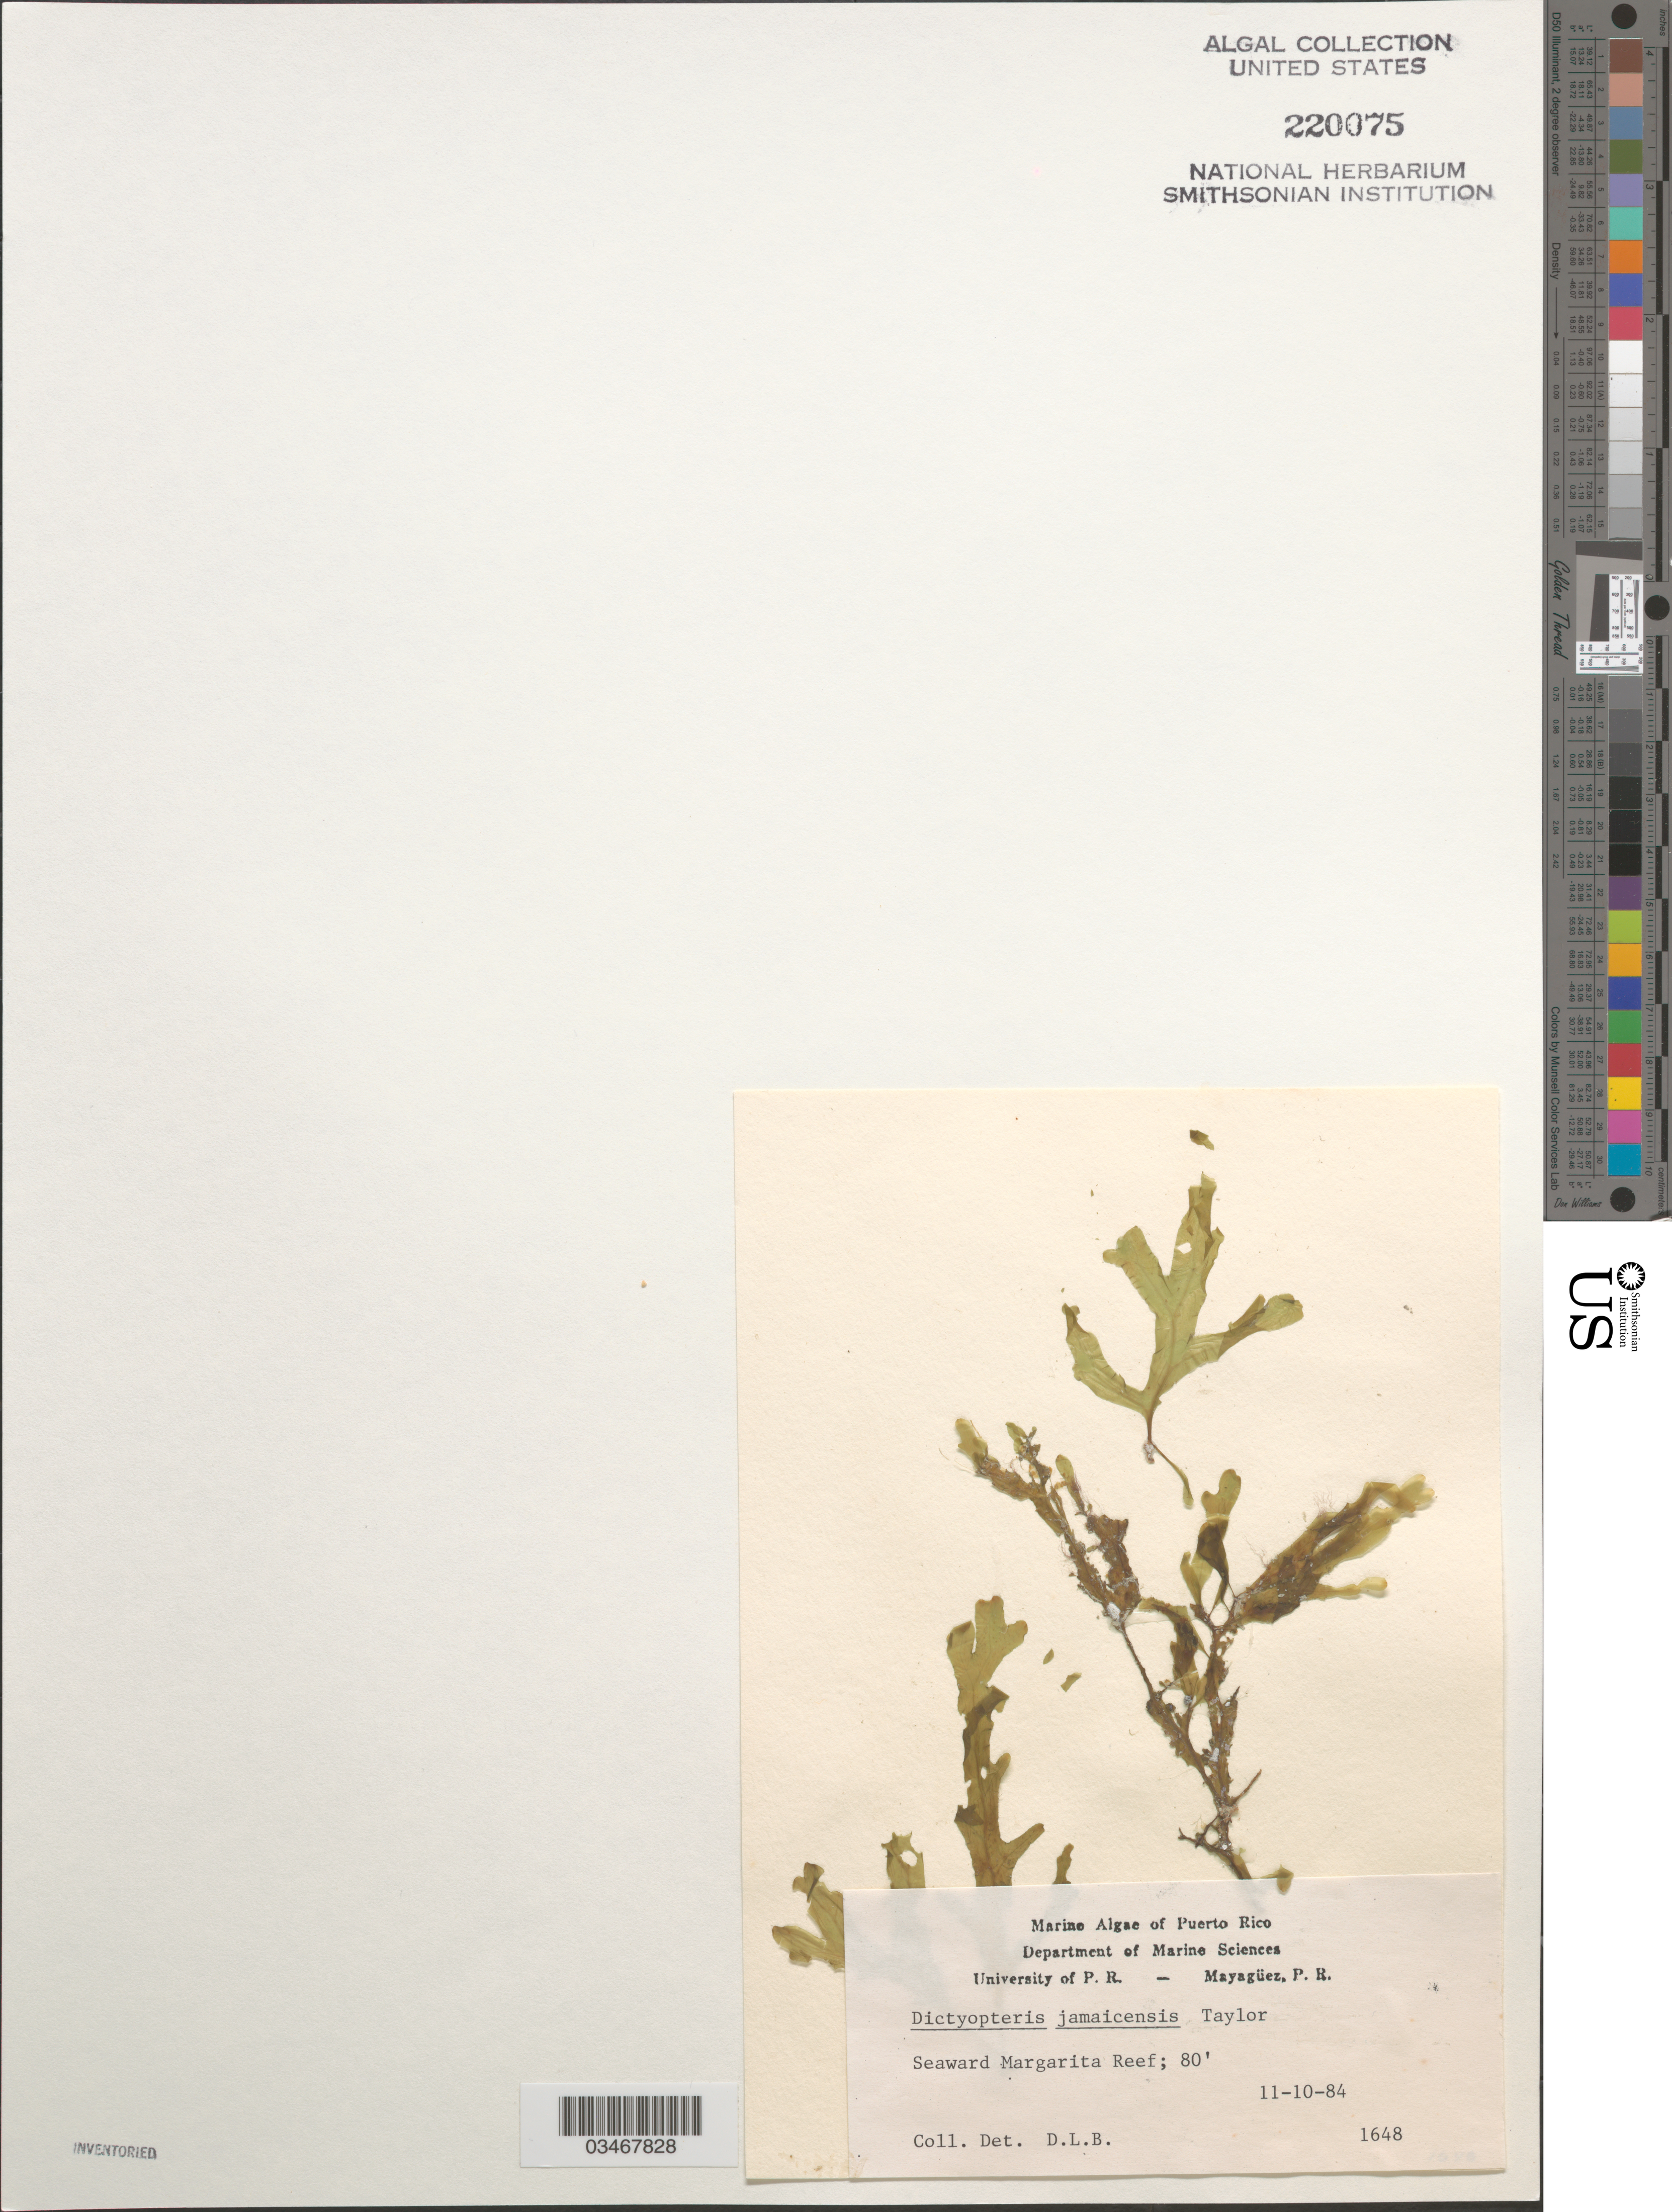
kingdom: Chromista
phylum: Ochrophyta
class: Phaeophyceae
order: Dictyotales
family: Dictyotaceae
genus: Dictyopteris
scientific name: Dictyopteris jamaicensis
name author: W.R. Taylor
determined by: Ballantine, D. L.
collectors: D.L. Ballantine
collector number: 1648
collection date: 1984-11-10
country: Puerto Rico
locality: Seaward Margarita Reef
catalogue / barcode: US 220075